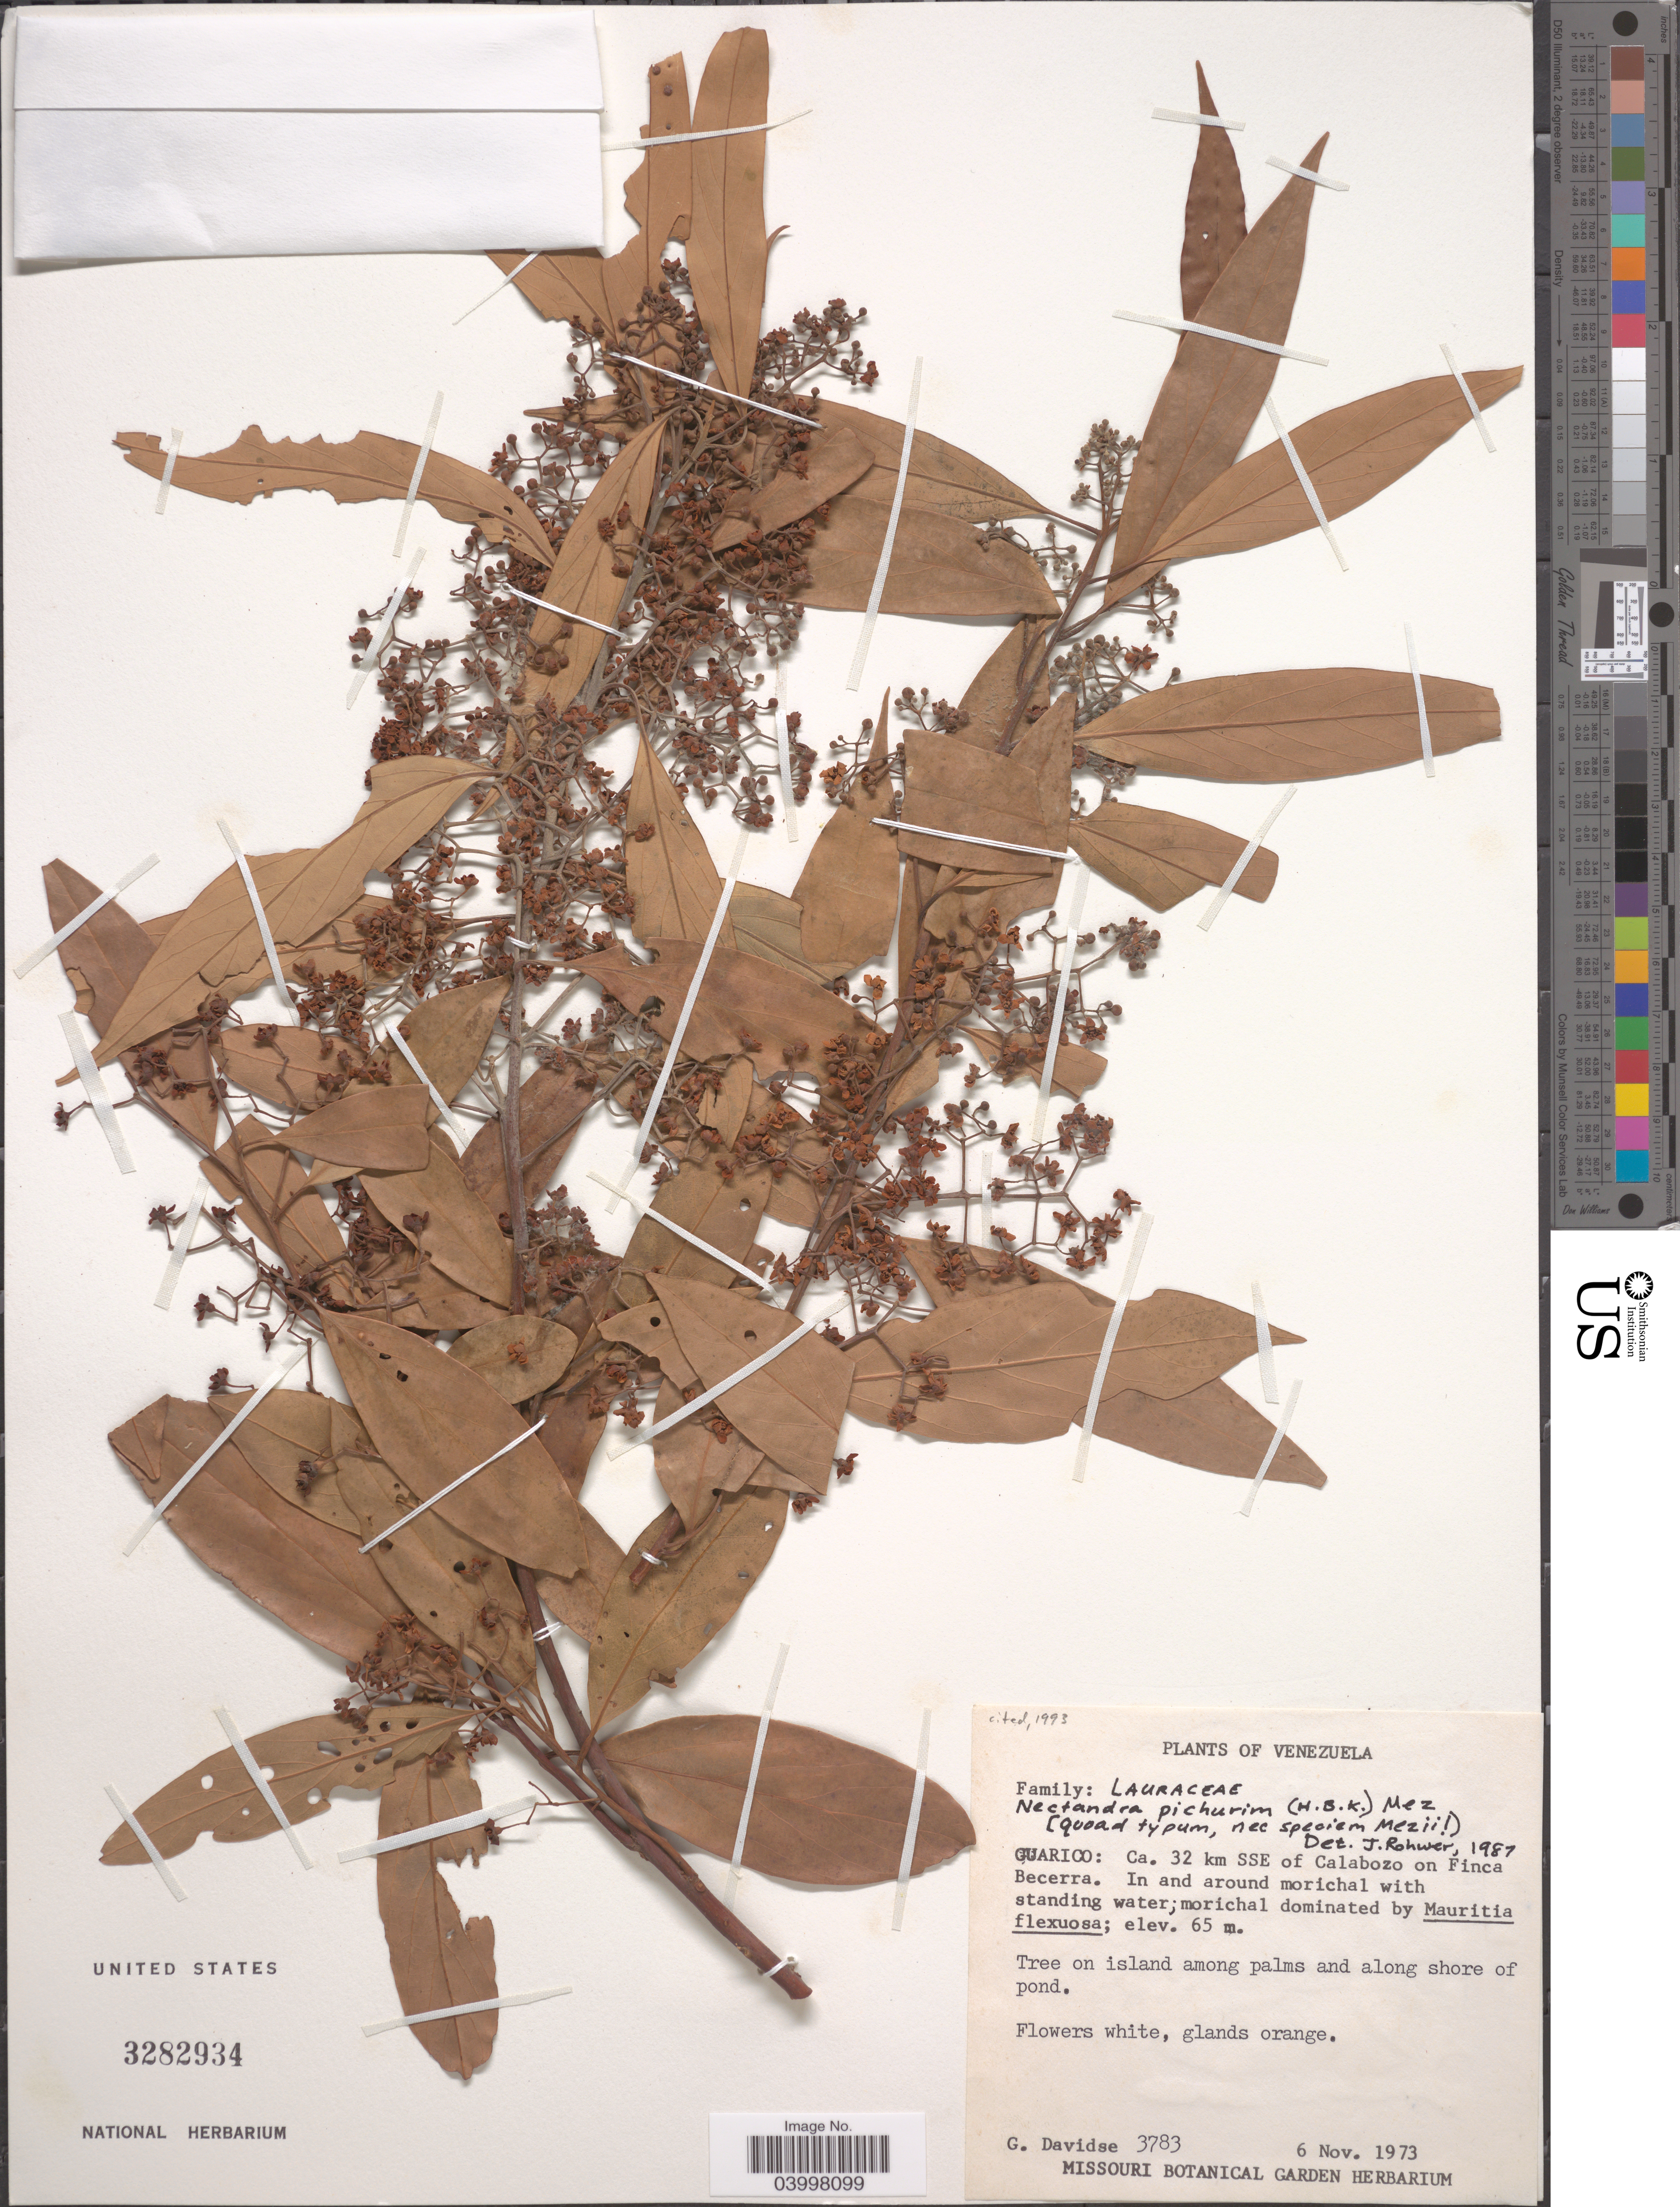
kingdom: Plantae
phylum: Tracheophyta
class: Magnoliopsida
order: Laurales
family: Lauraceae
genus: Nectandra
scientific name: Nectandra pichurim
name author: (Kunth) Mez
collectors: G. Davidse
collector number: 3783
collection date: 1973-11-06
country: Venezuela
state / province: Guarico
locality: Ca. 32 km SSE of Calabozo on Finca Becerra. In and around morichal with standing water. On island among palms and along shore of pond.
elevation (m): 65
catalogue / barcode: US 3282934